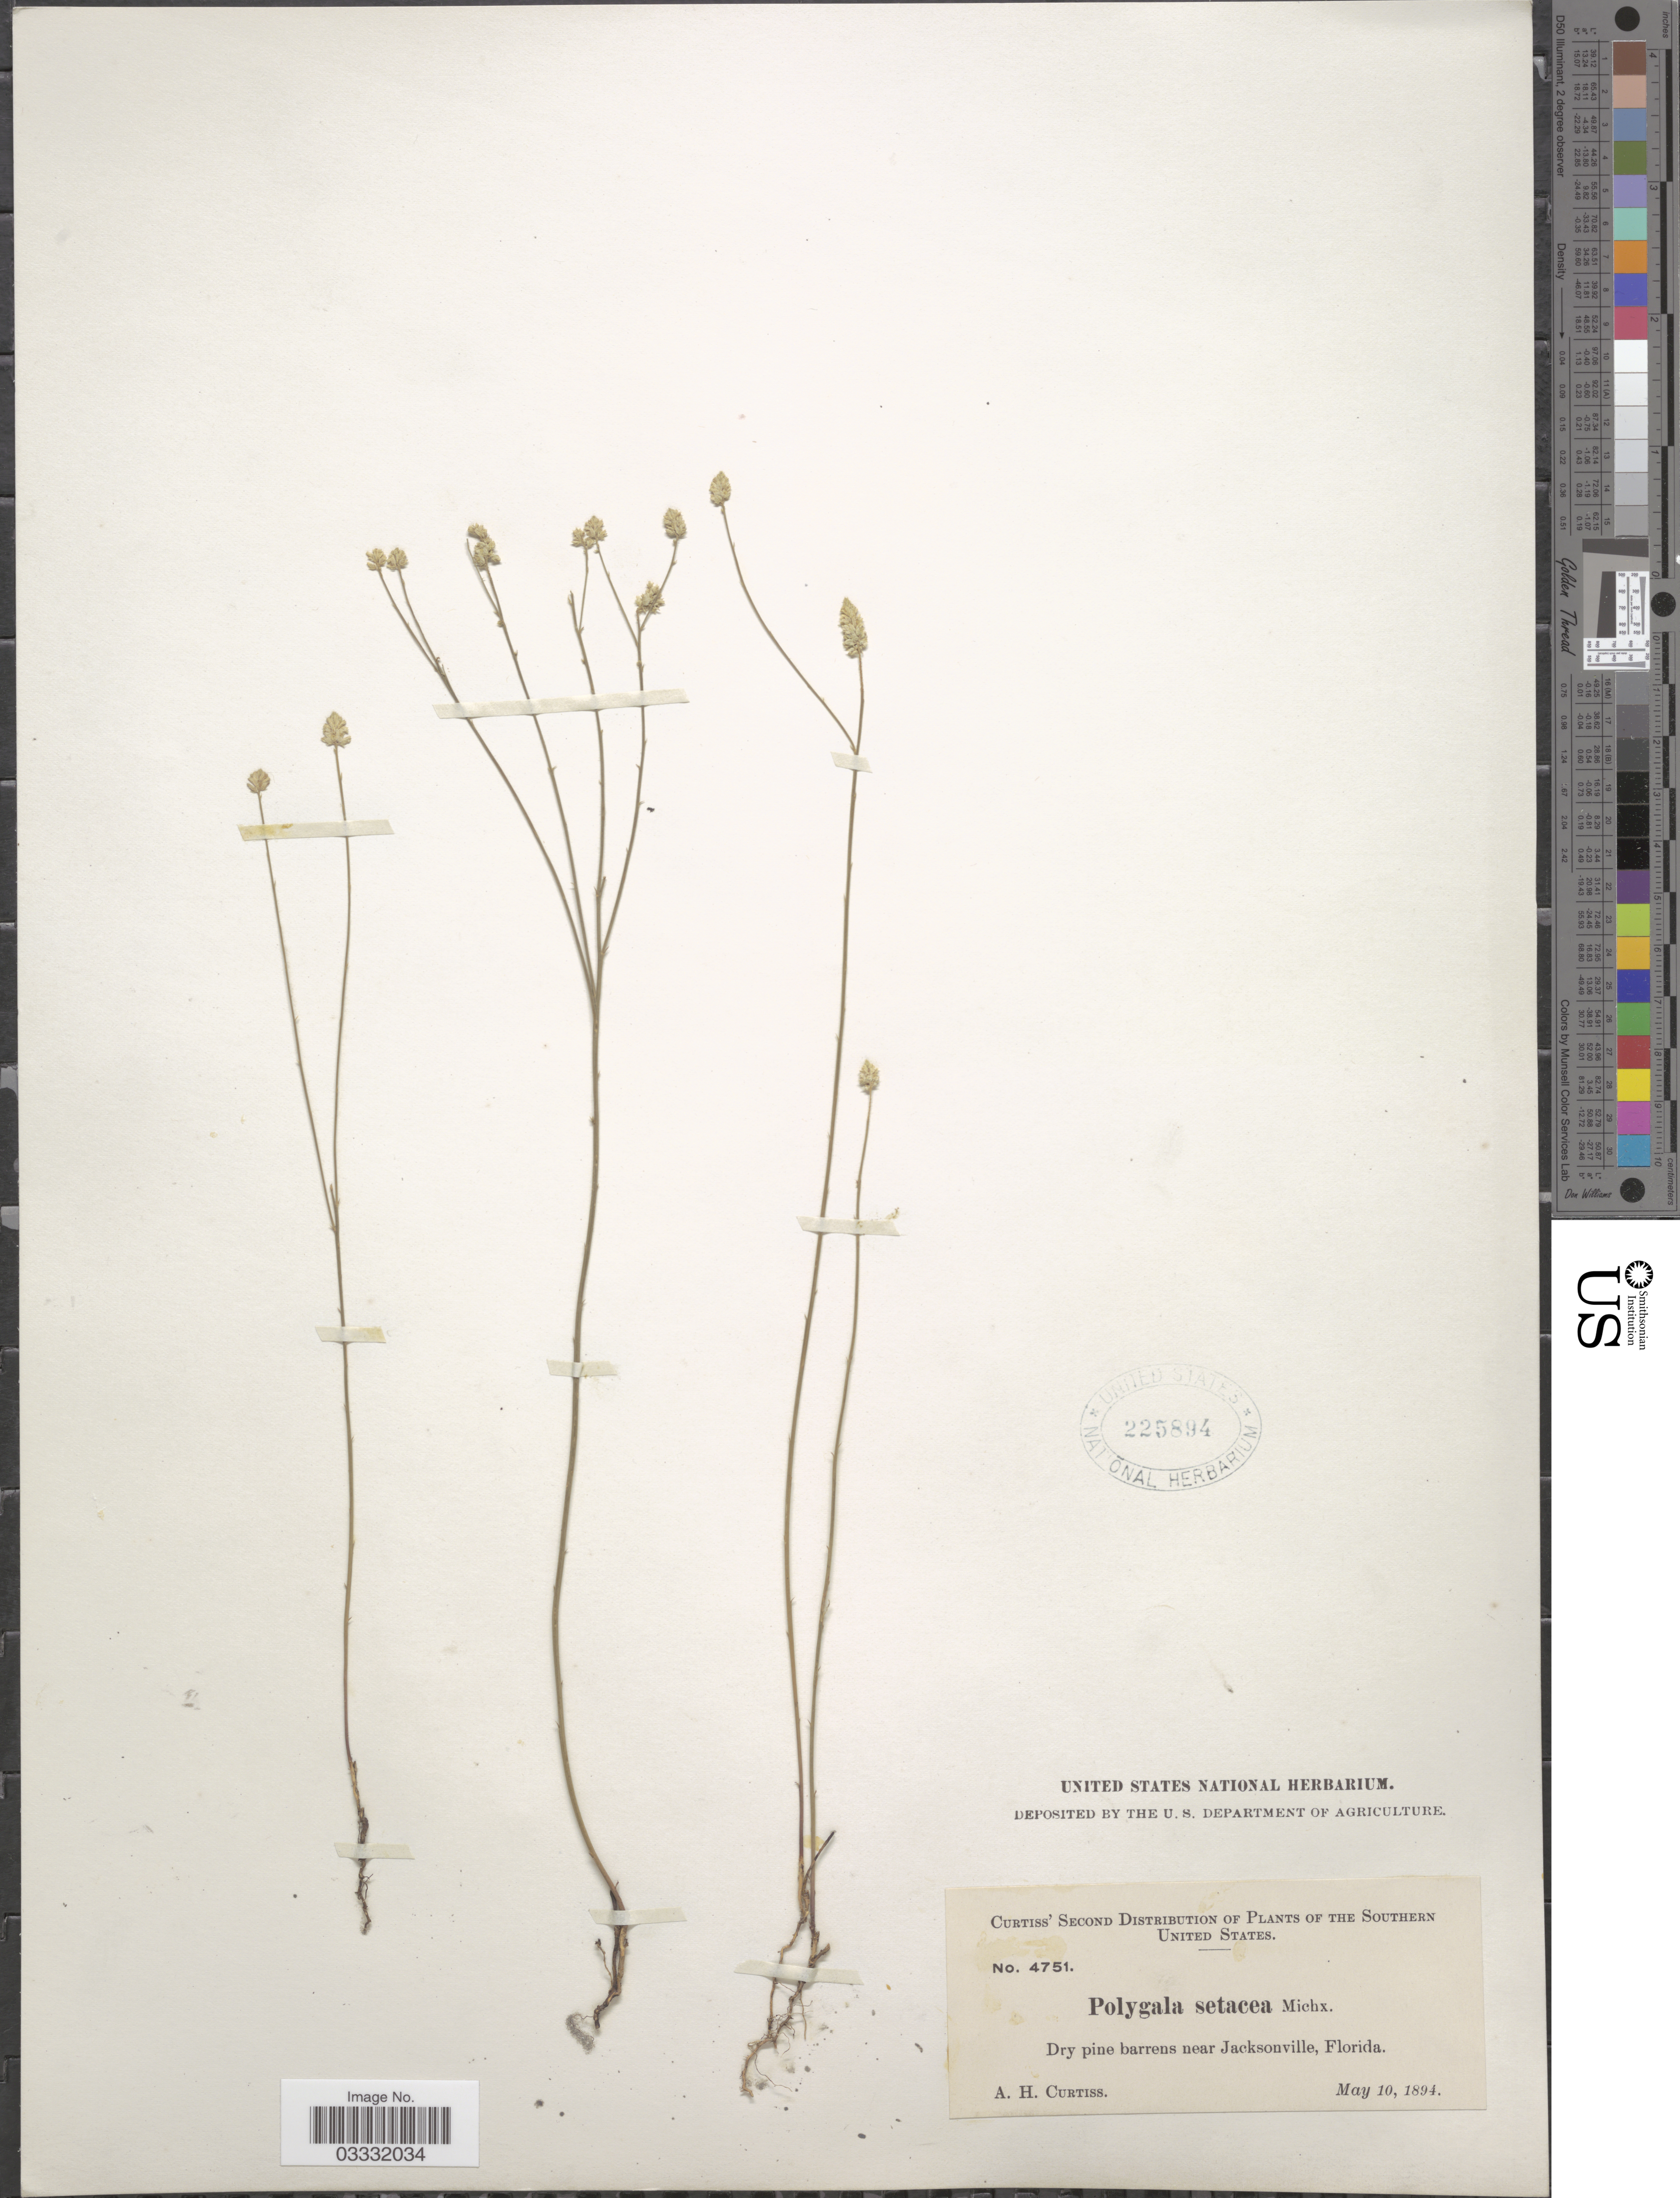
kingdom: Plantae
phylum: Tracheophyta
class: Magnoliopsida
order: Fabales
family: Polygalaceae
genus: Polygala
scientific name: Polygala setacea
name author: Michx.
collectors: A. H. Curtiss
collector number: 4751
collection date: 1894-05-10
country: United States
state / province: Florida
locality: The Southern United States. Dry pine barrens near Jacksonville.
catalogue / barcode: US 225894